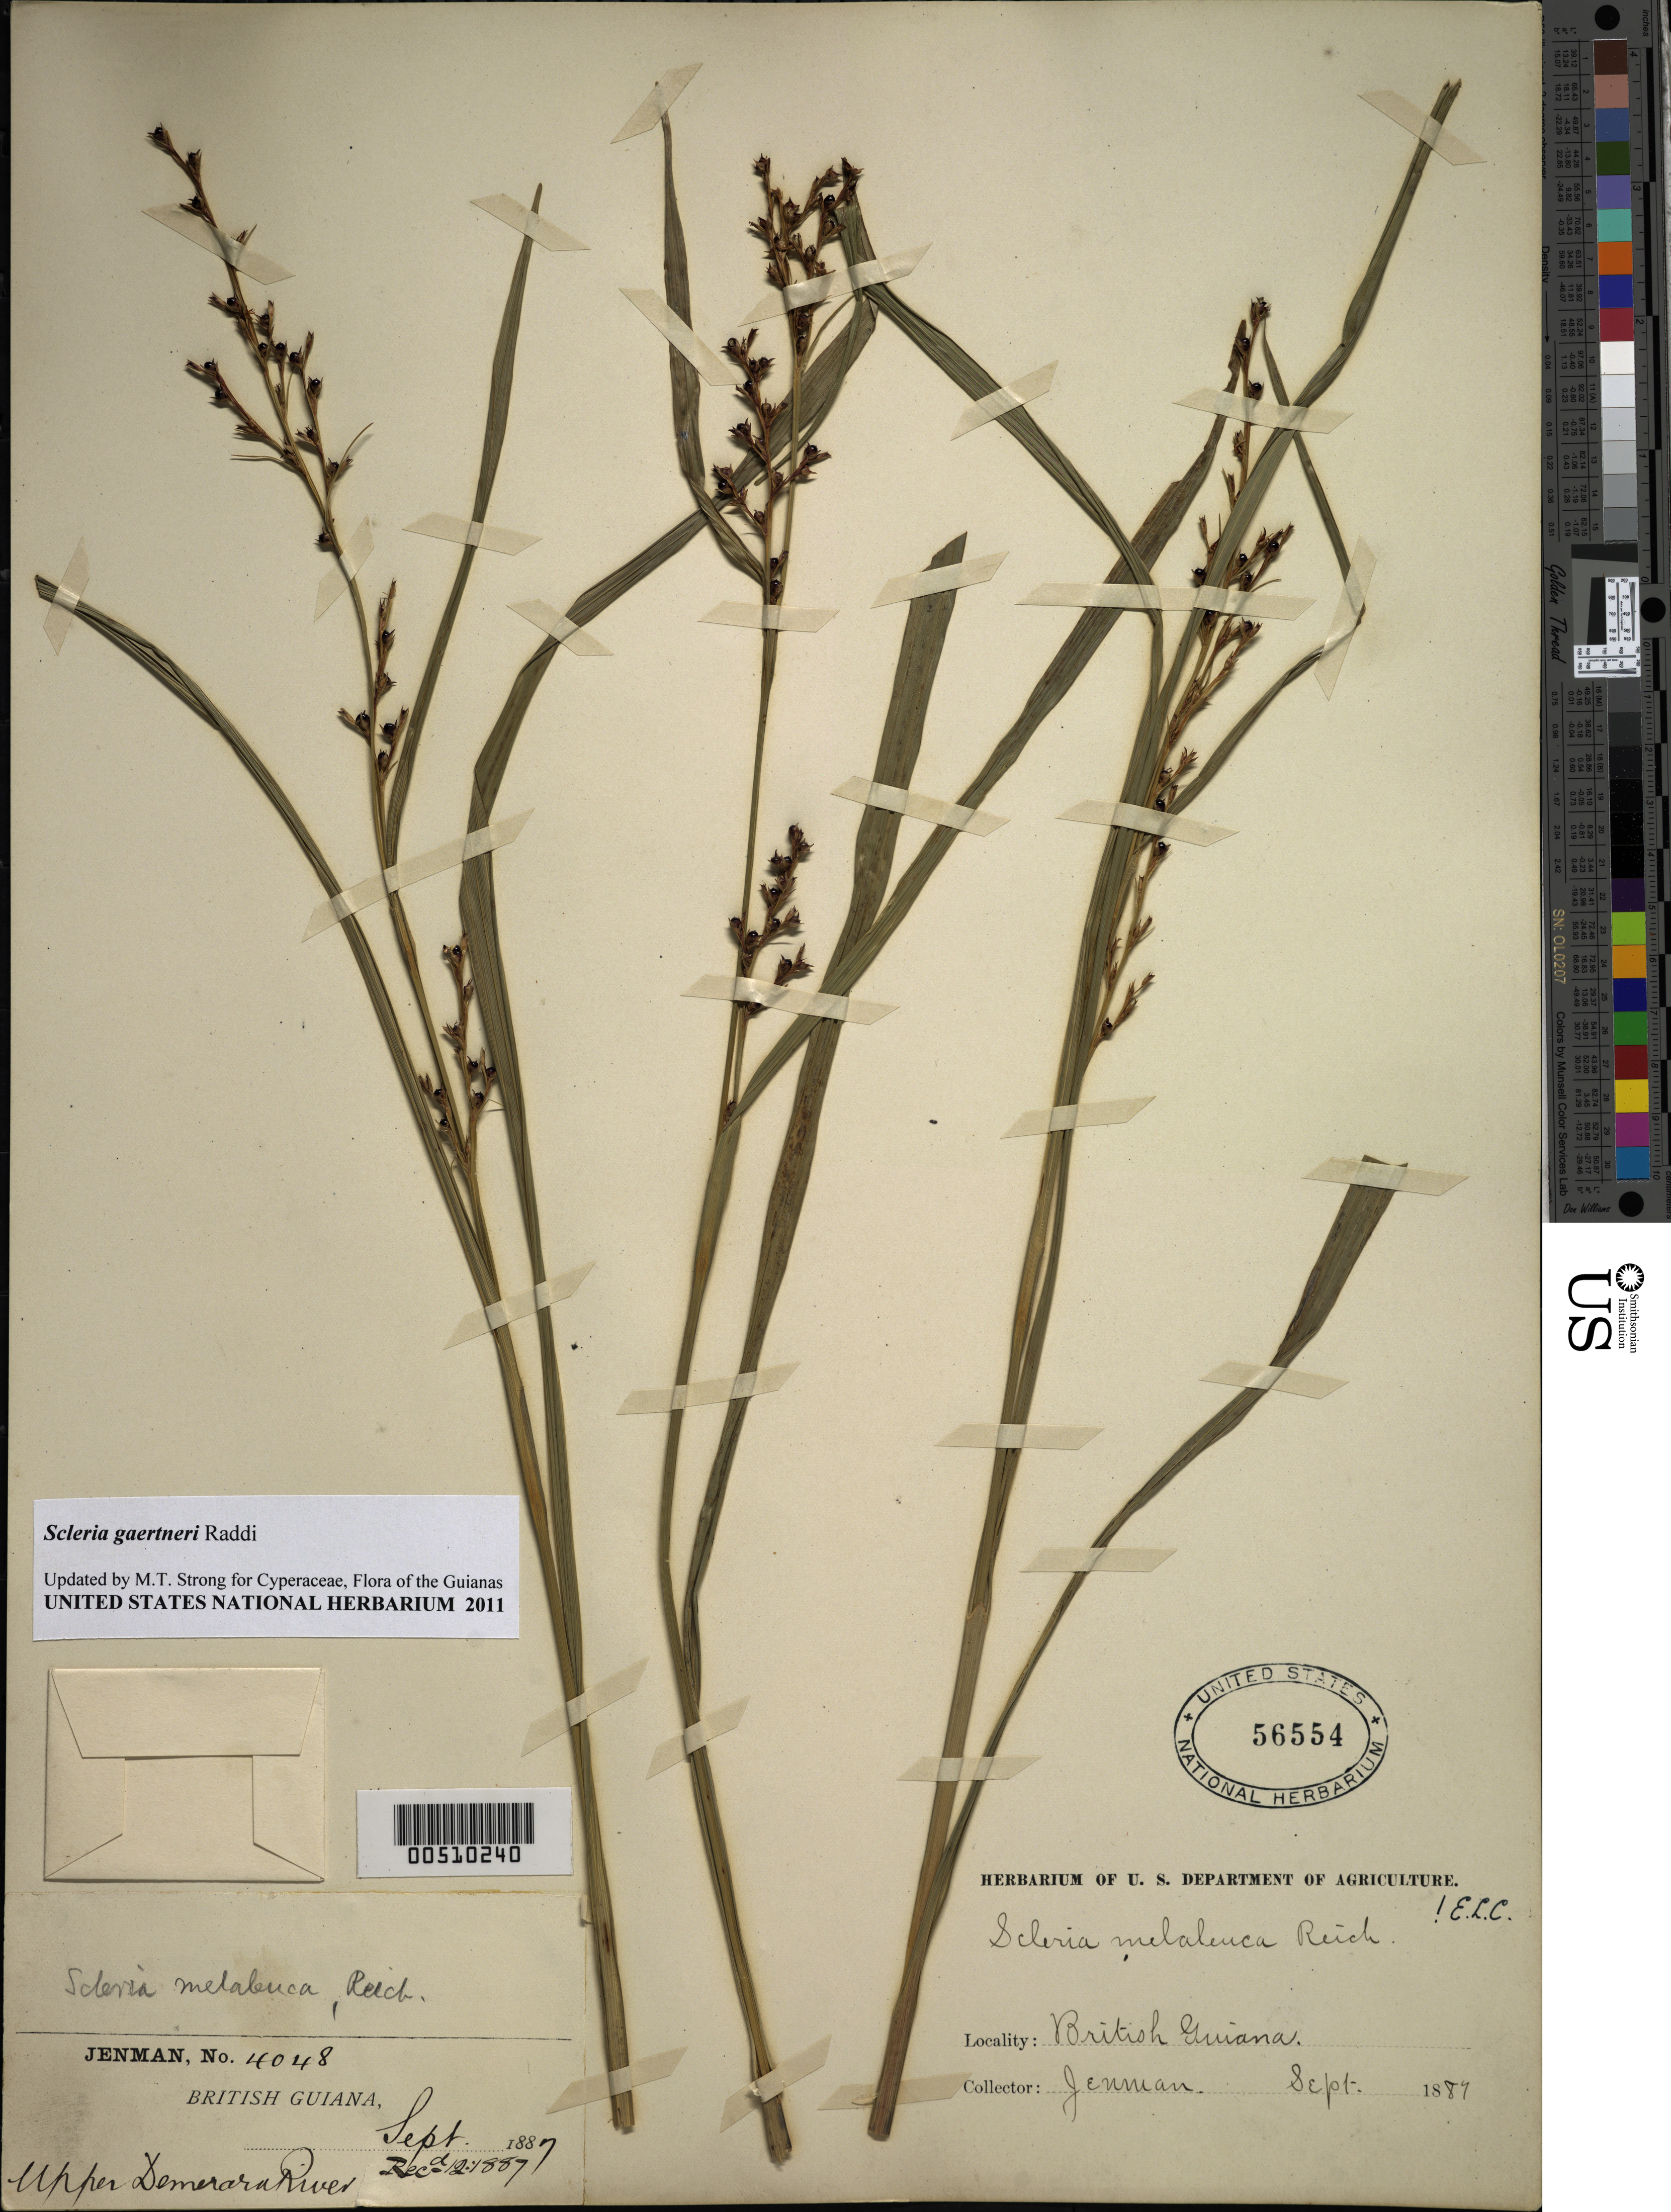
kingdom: Plantae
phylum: Tracheophyta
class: Liliopsida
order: Poales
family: Cyperaceae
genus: Scleria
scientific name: Scleria gaertneri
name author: Raddi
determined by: Strong, Mark T., (BOT), Smithsonian Institution - National Museum of Natural History (UNITED STATES)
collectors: G. S. Jenman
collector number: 4048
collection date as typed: Sep 1887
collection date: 1887-09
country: Guyana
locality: Upper Demerara River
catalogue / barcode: US 56544